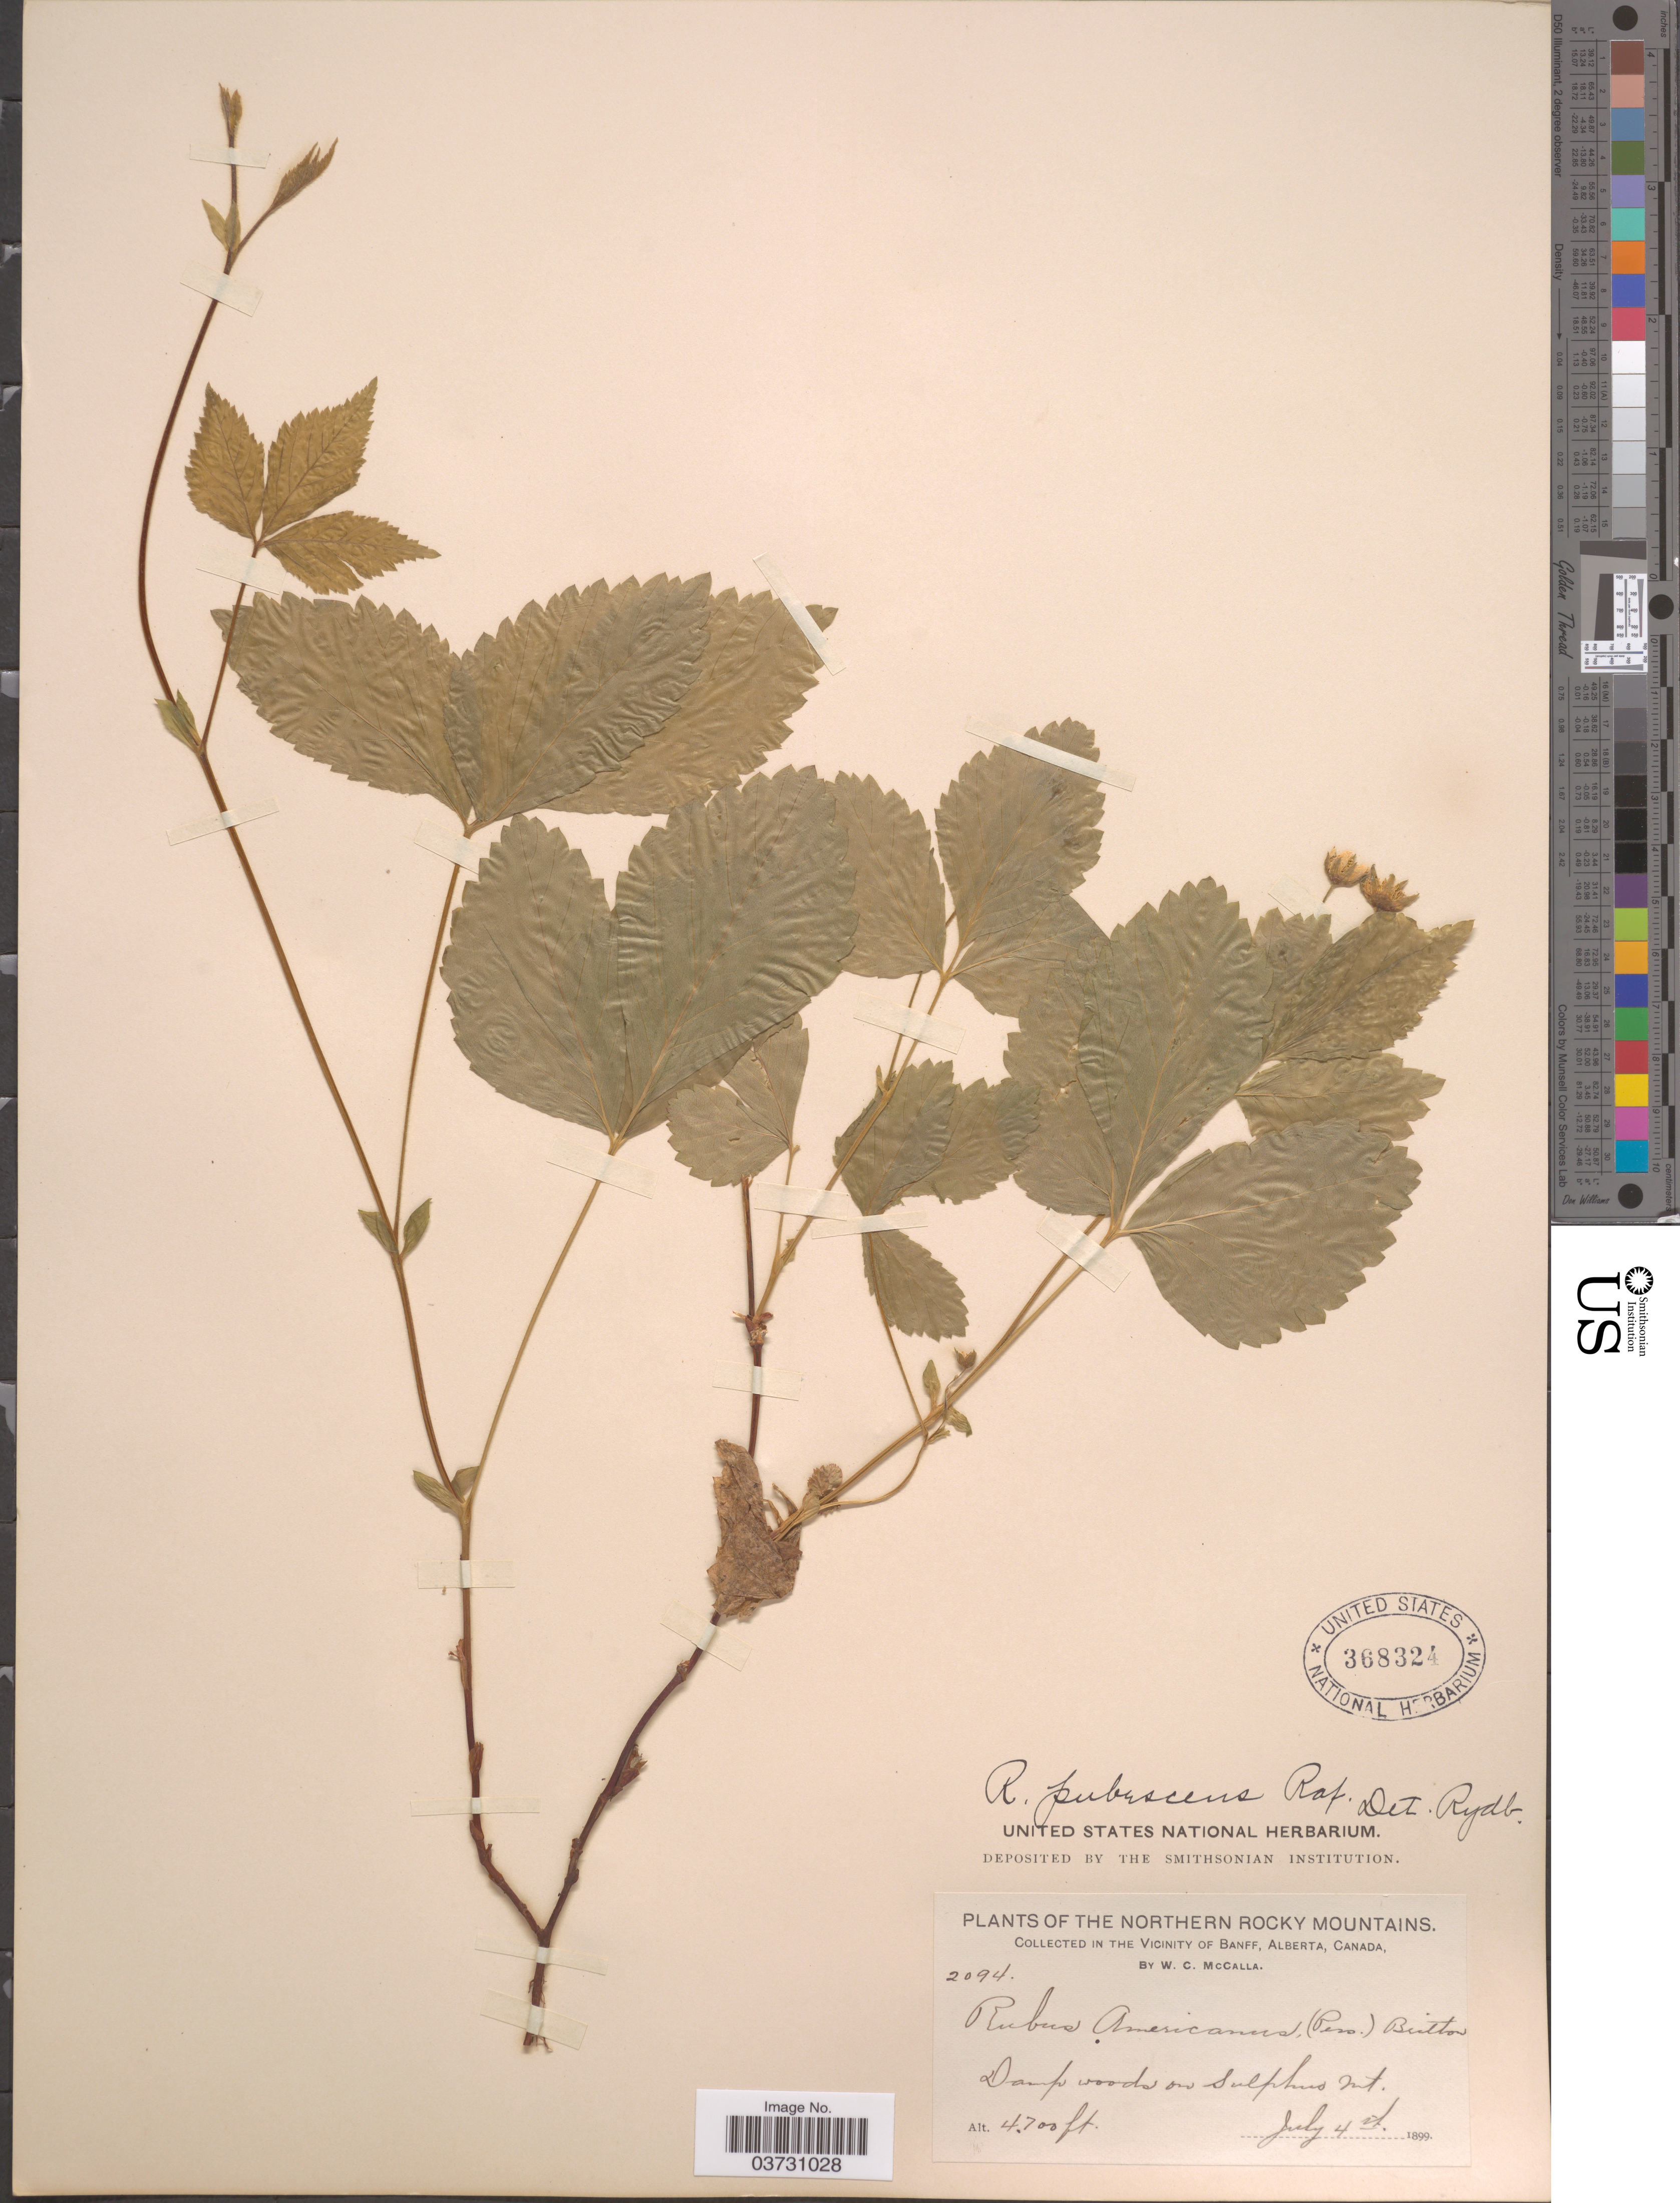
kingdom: Plantae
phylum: Tracheophyta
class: Magnoliopsida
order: Rosales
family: Rosaceae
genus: Rubus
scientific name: Rubus pubescens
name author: Raf.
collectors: W. McCalla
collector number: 2094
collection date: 1899-07-04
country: Canada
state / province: Alberta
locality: Northern Rocky Mountains. In the Vicinity of Banff. Damp woods on Sulphur Mt.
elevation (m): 1433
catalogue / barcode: US 368324